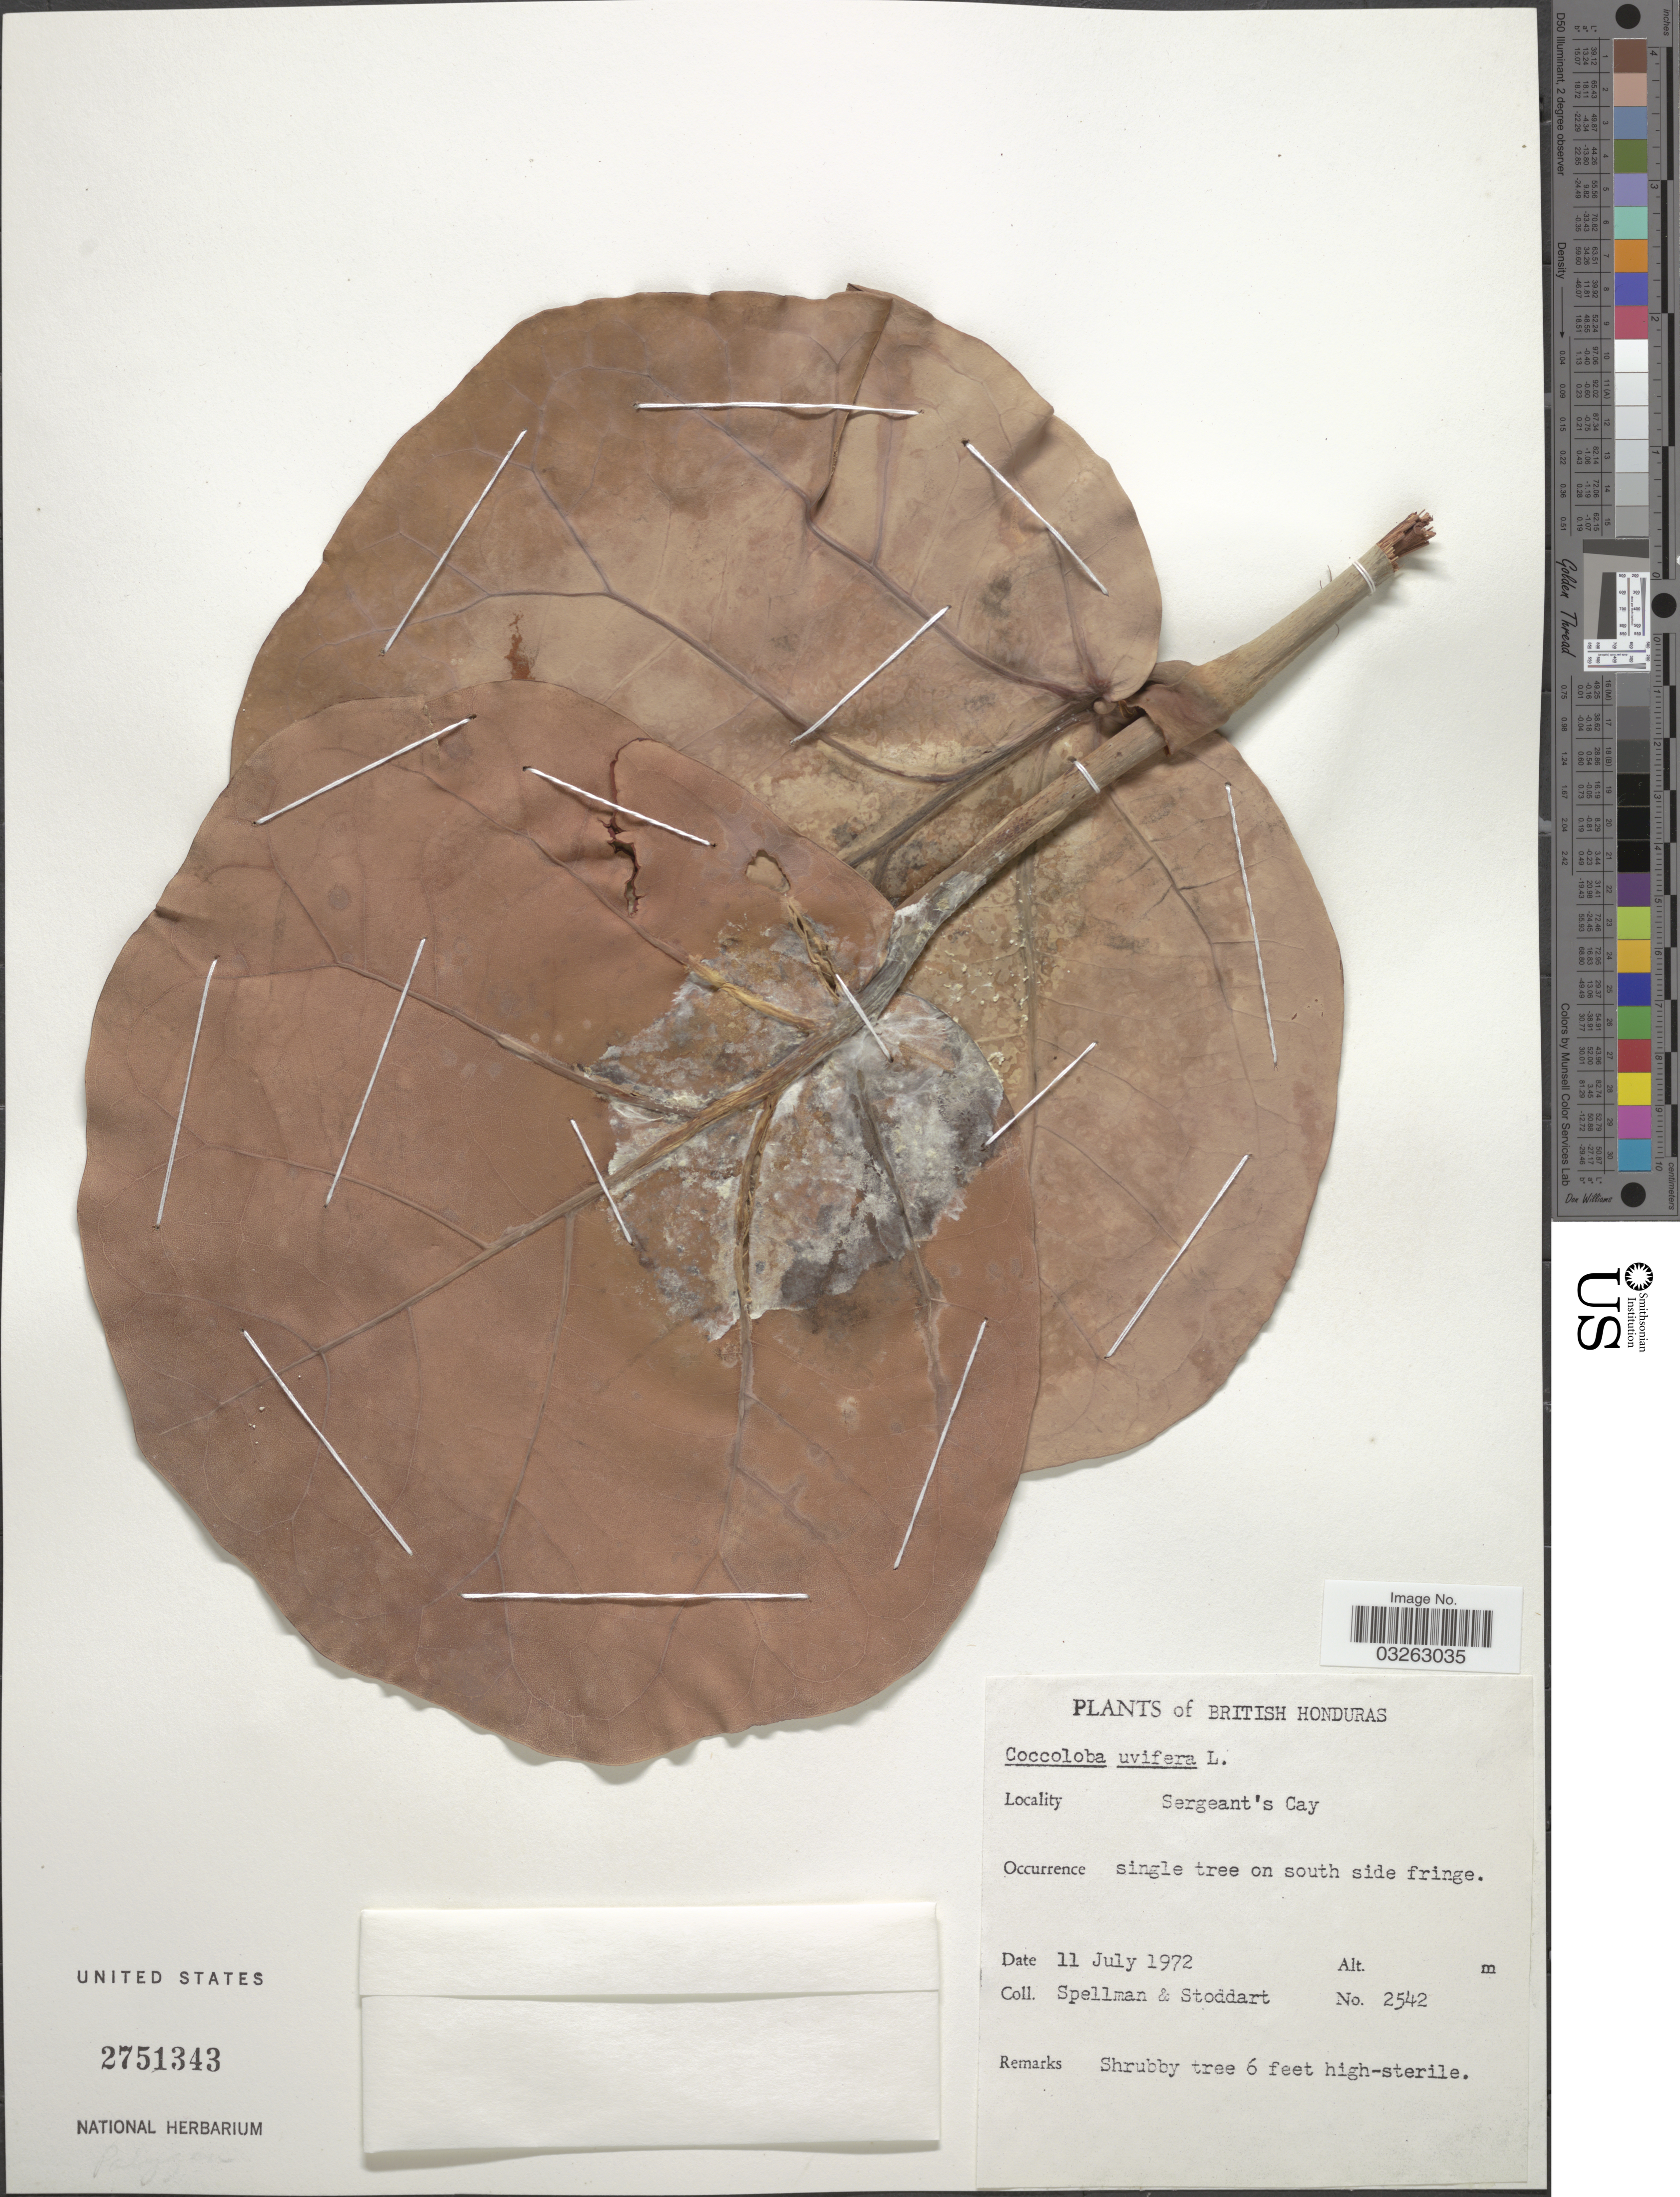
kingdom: Plantae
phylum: Tracheophyta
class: Magnoliopsida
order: Caryophyllales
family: Polygonaceae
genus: Coccoloba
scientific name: Coccoloba uvifera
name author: L.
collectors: Spellman, -- & -. Stoddart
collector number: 2542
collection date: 1972-07-11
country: Belize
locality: British Honduras, Sergeant's Cay.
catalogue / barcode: US 2751343